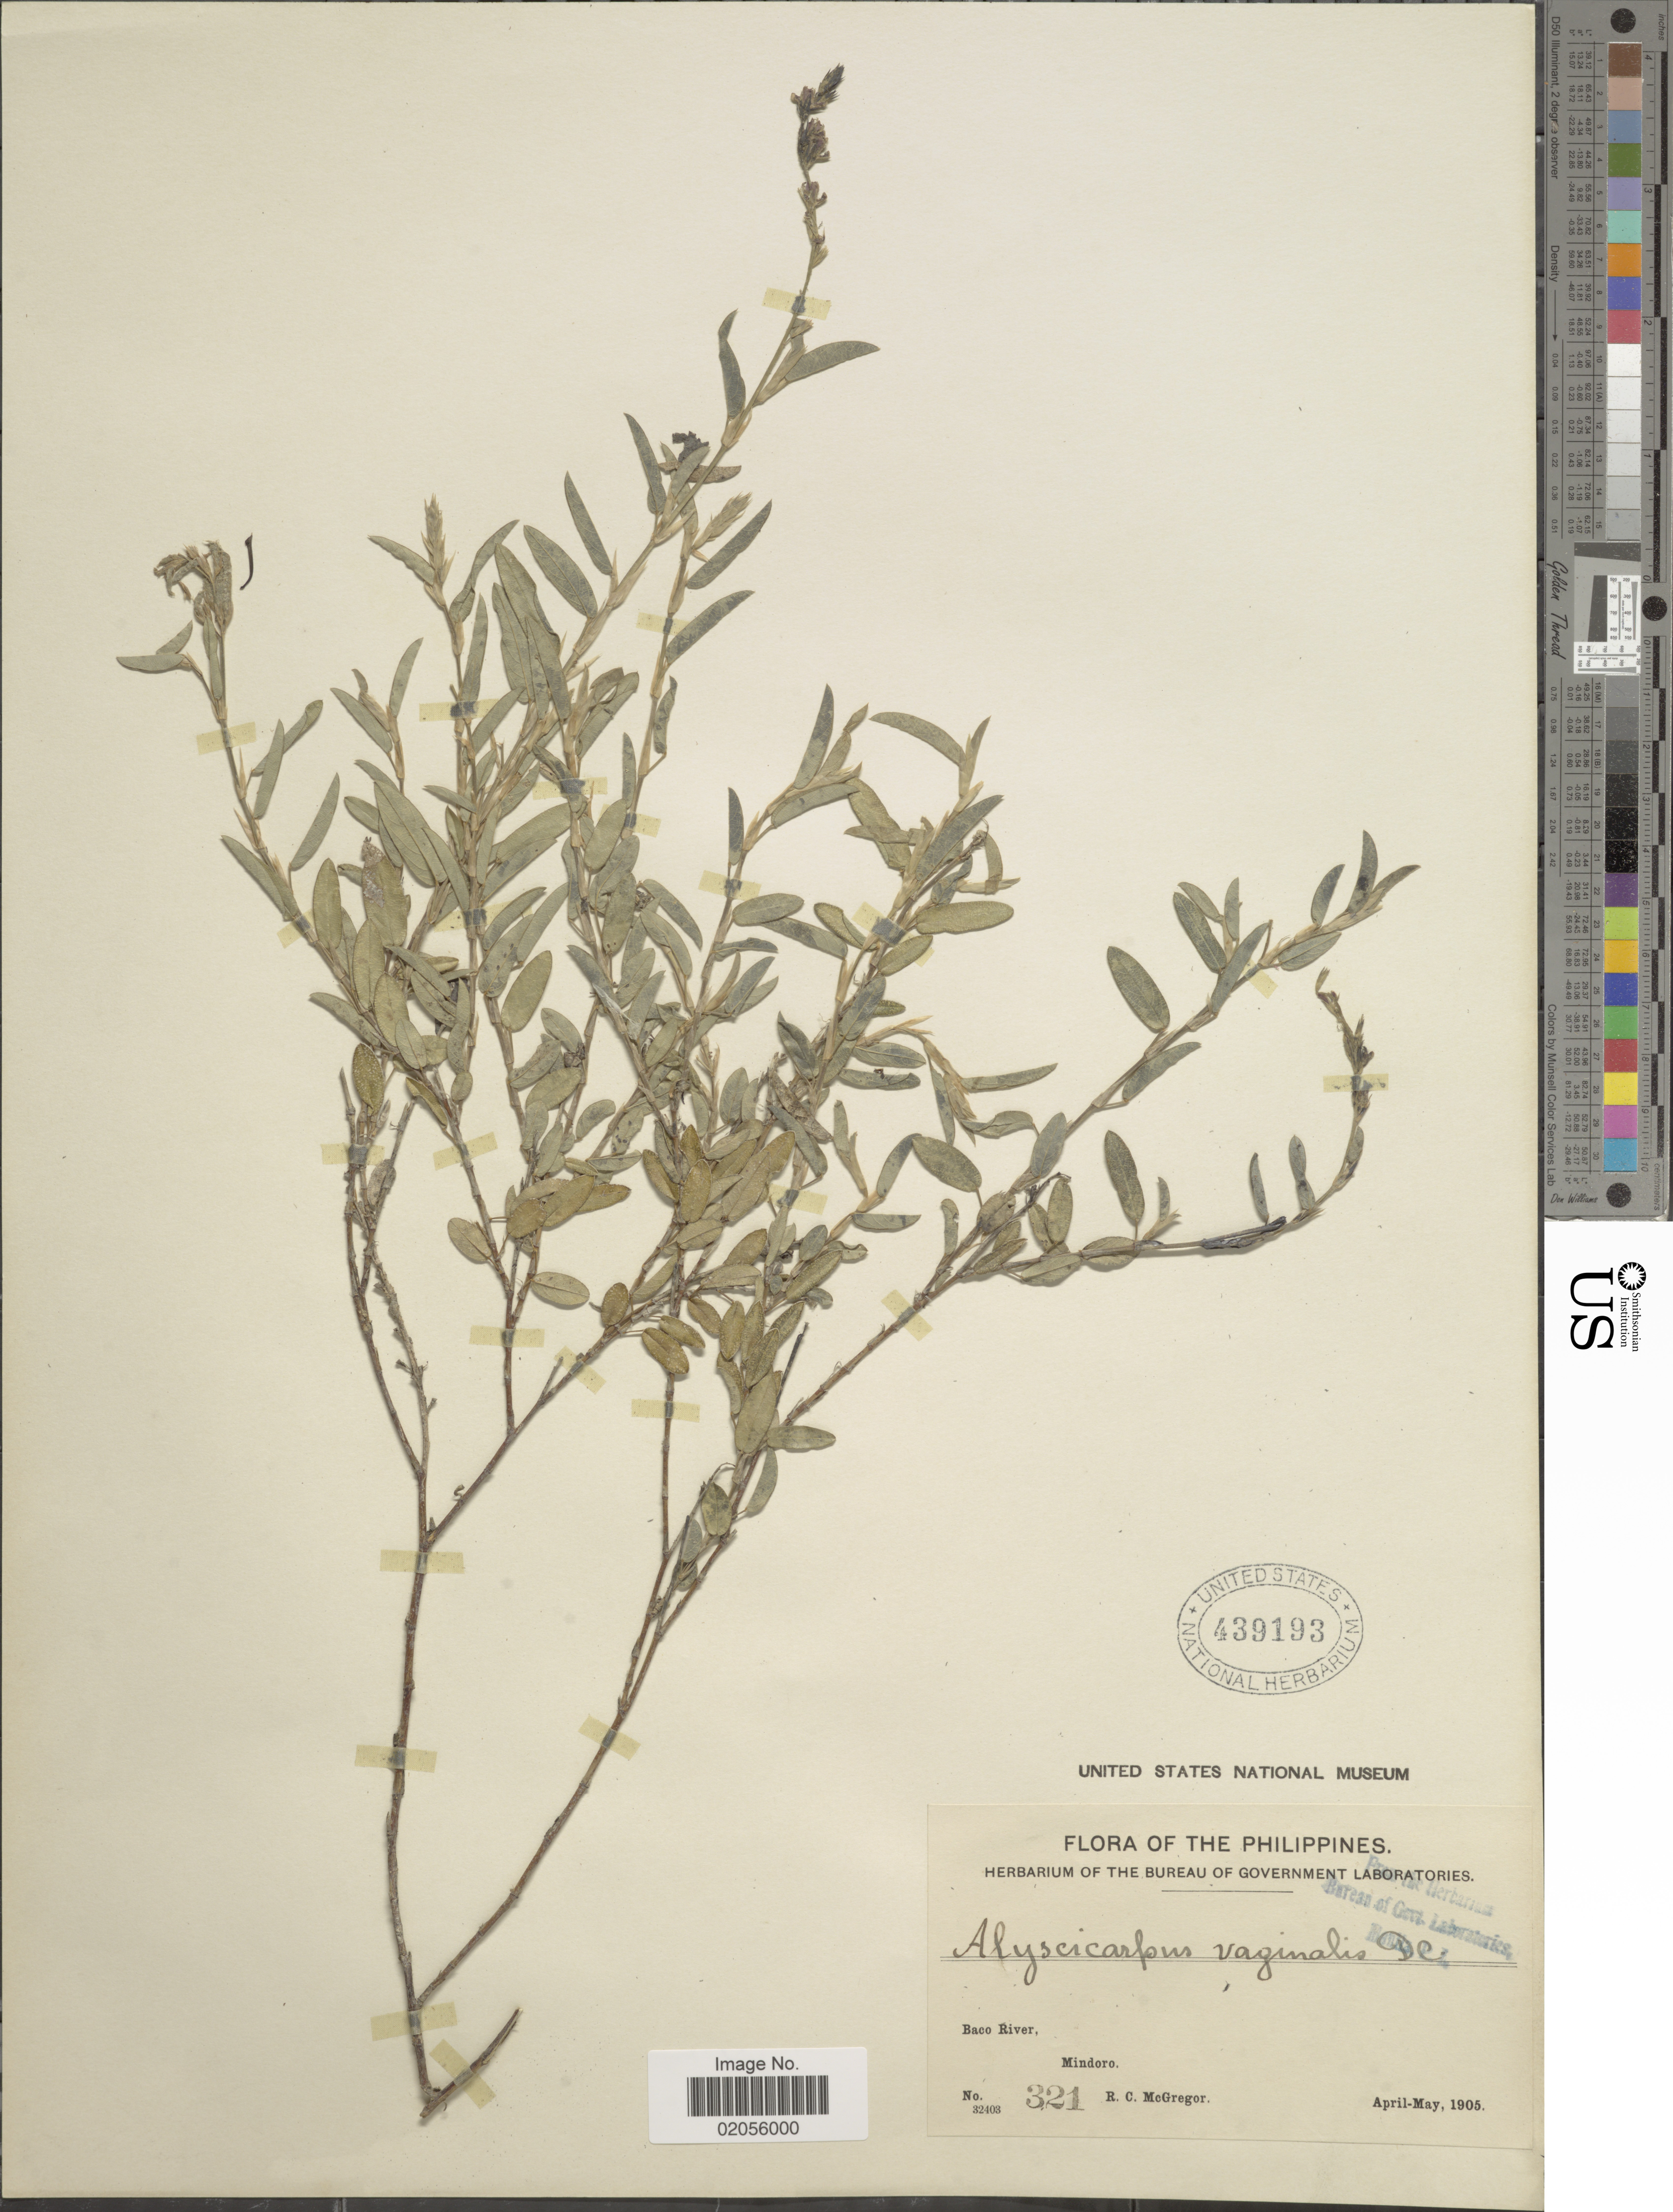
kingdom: Plantae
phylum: Tracheophyta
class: Magnoliopsida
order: Fabales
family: Fabaceae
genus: Alysicarpus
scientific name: Alysicarpus vaginalis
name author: (L.) DC.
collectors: B. McGregor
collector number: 321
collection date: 1905-04/1905-05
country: Philippines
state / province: Mimaropa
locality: Baco River. Mindoro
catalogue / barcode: US 439193